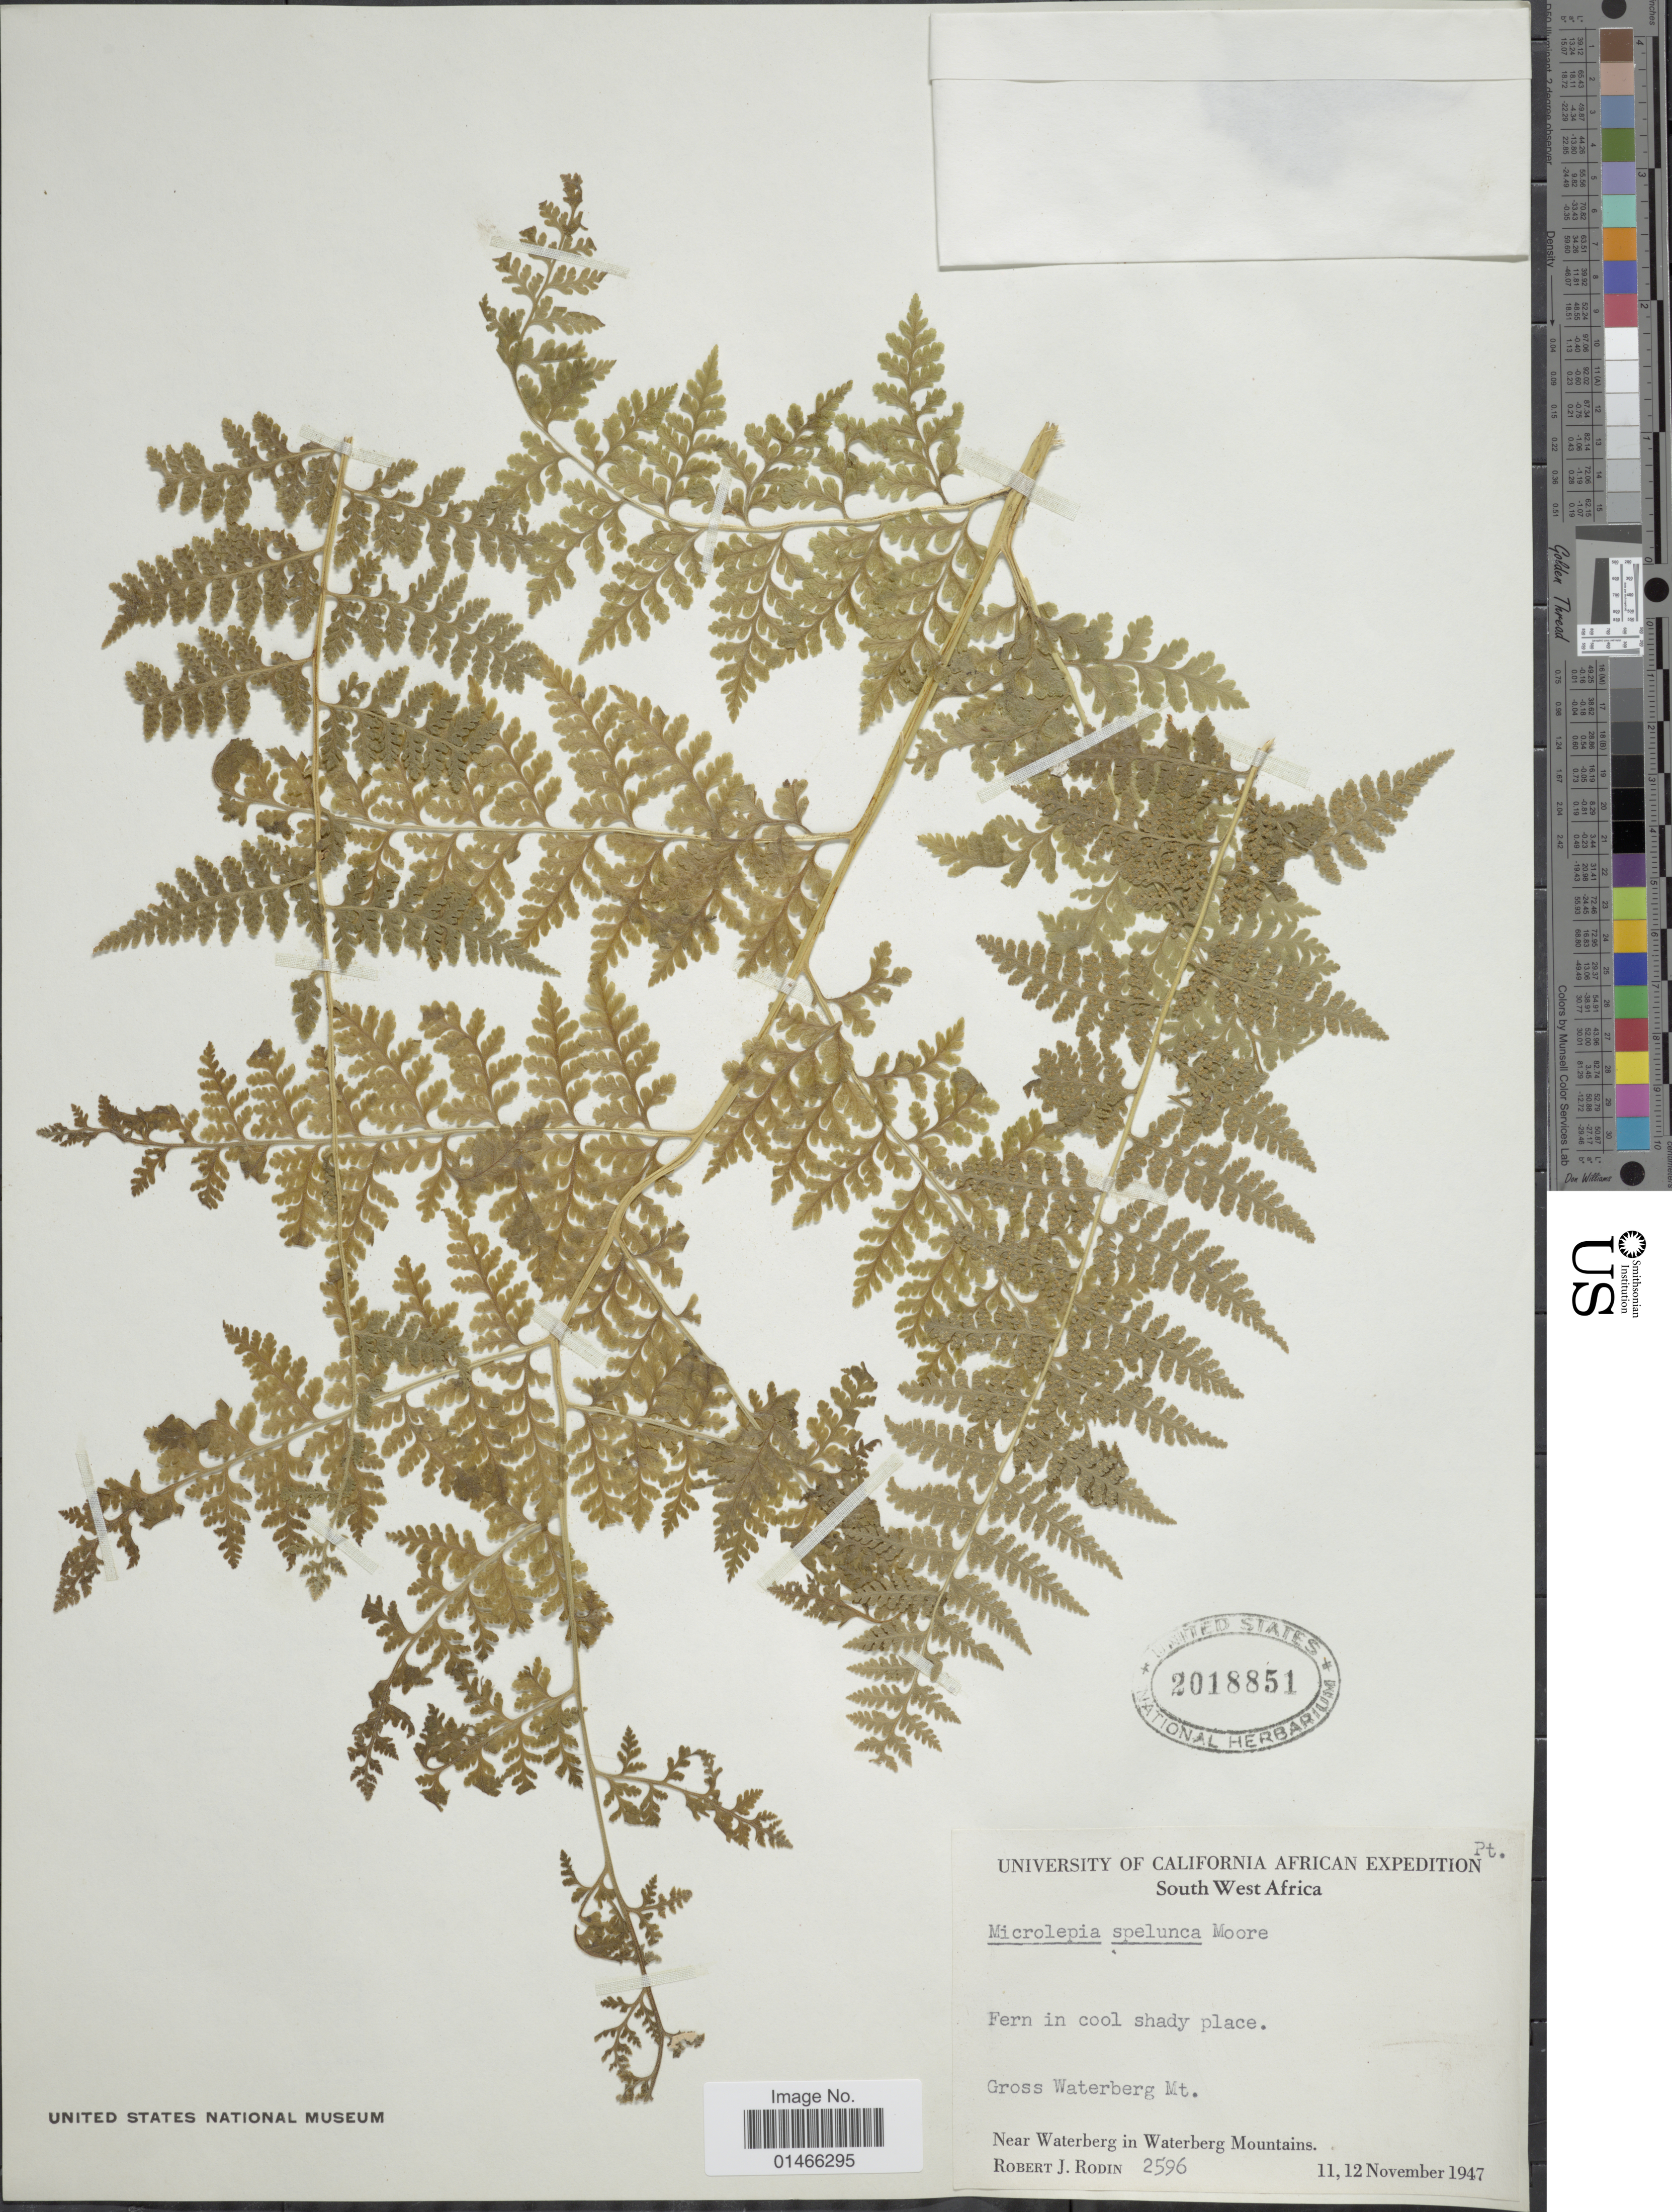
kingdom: Plantae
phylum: Tracheophyta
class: Polypodiopsida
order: Polypodiales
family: Dennstaedtiaceae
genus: Microlepia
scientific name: Microlepia speluncae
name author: (L.) T. Moore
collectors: R. J. Rodin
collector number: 2596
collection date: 1947-11-11/1947-11-12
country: South Africa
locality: South West Africa. Gross Waterberg Mt. Near Waterberg Mountains.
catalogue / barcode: US 2018851